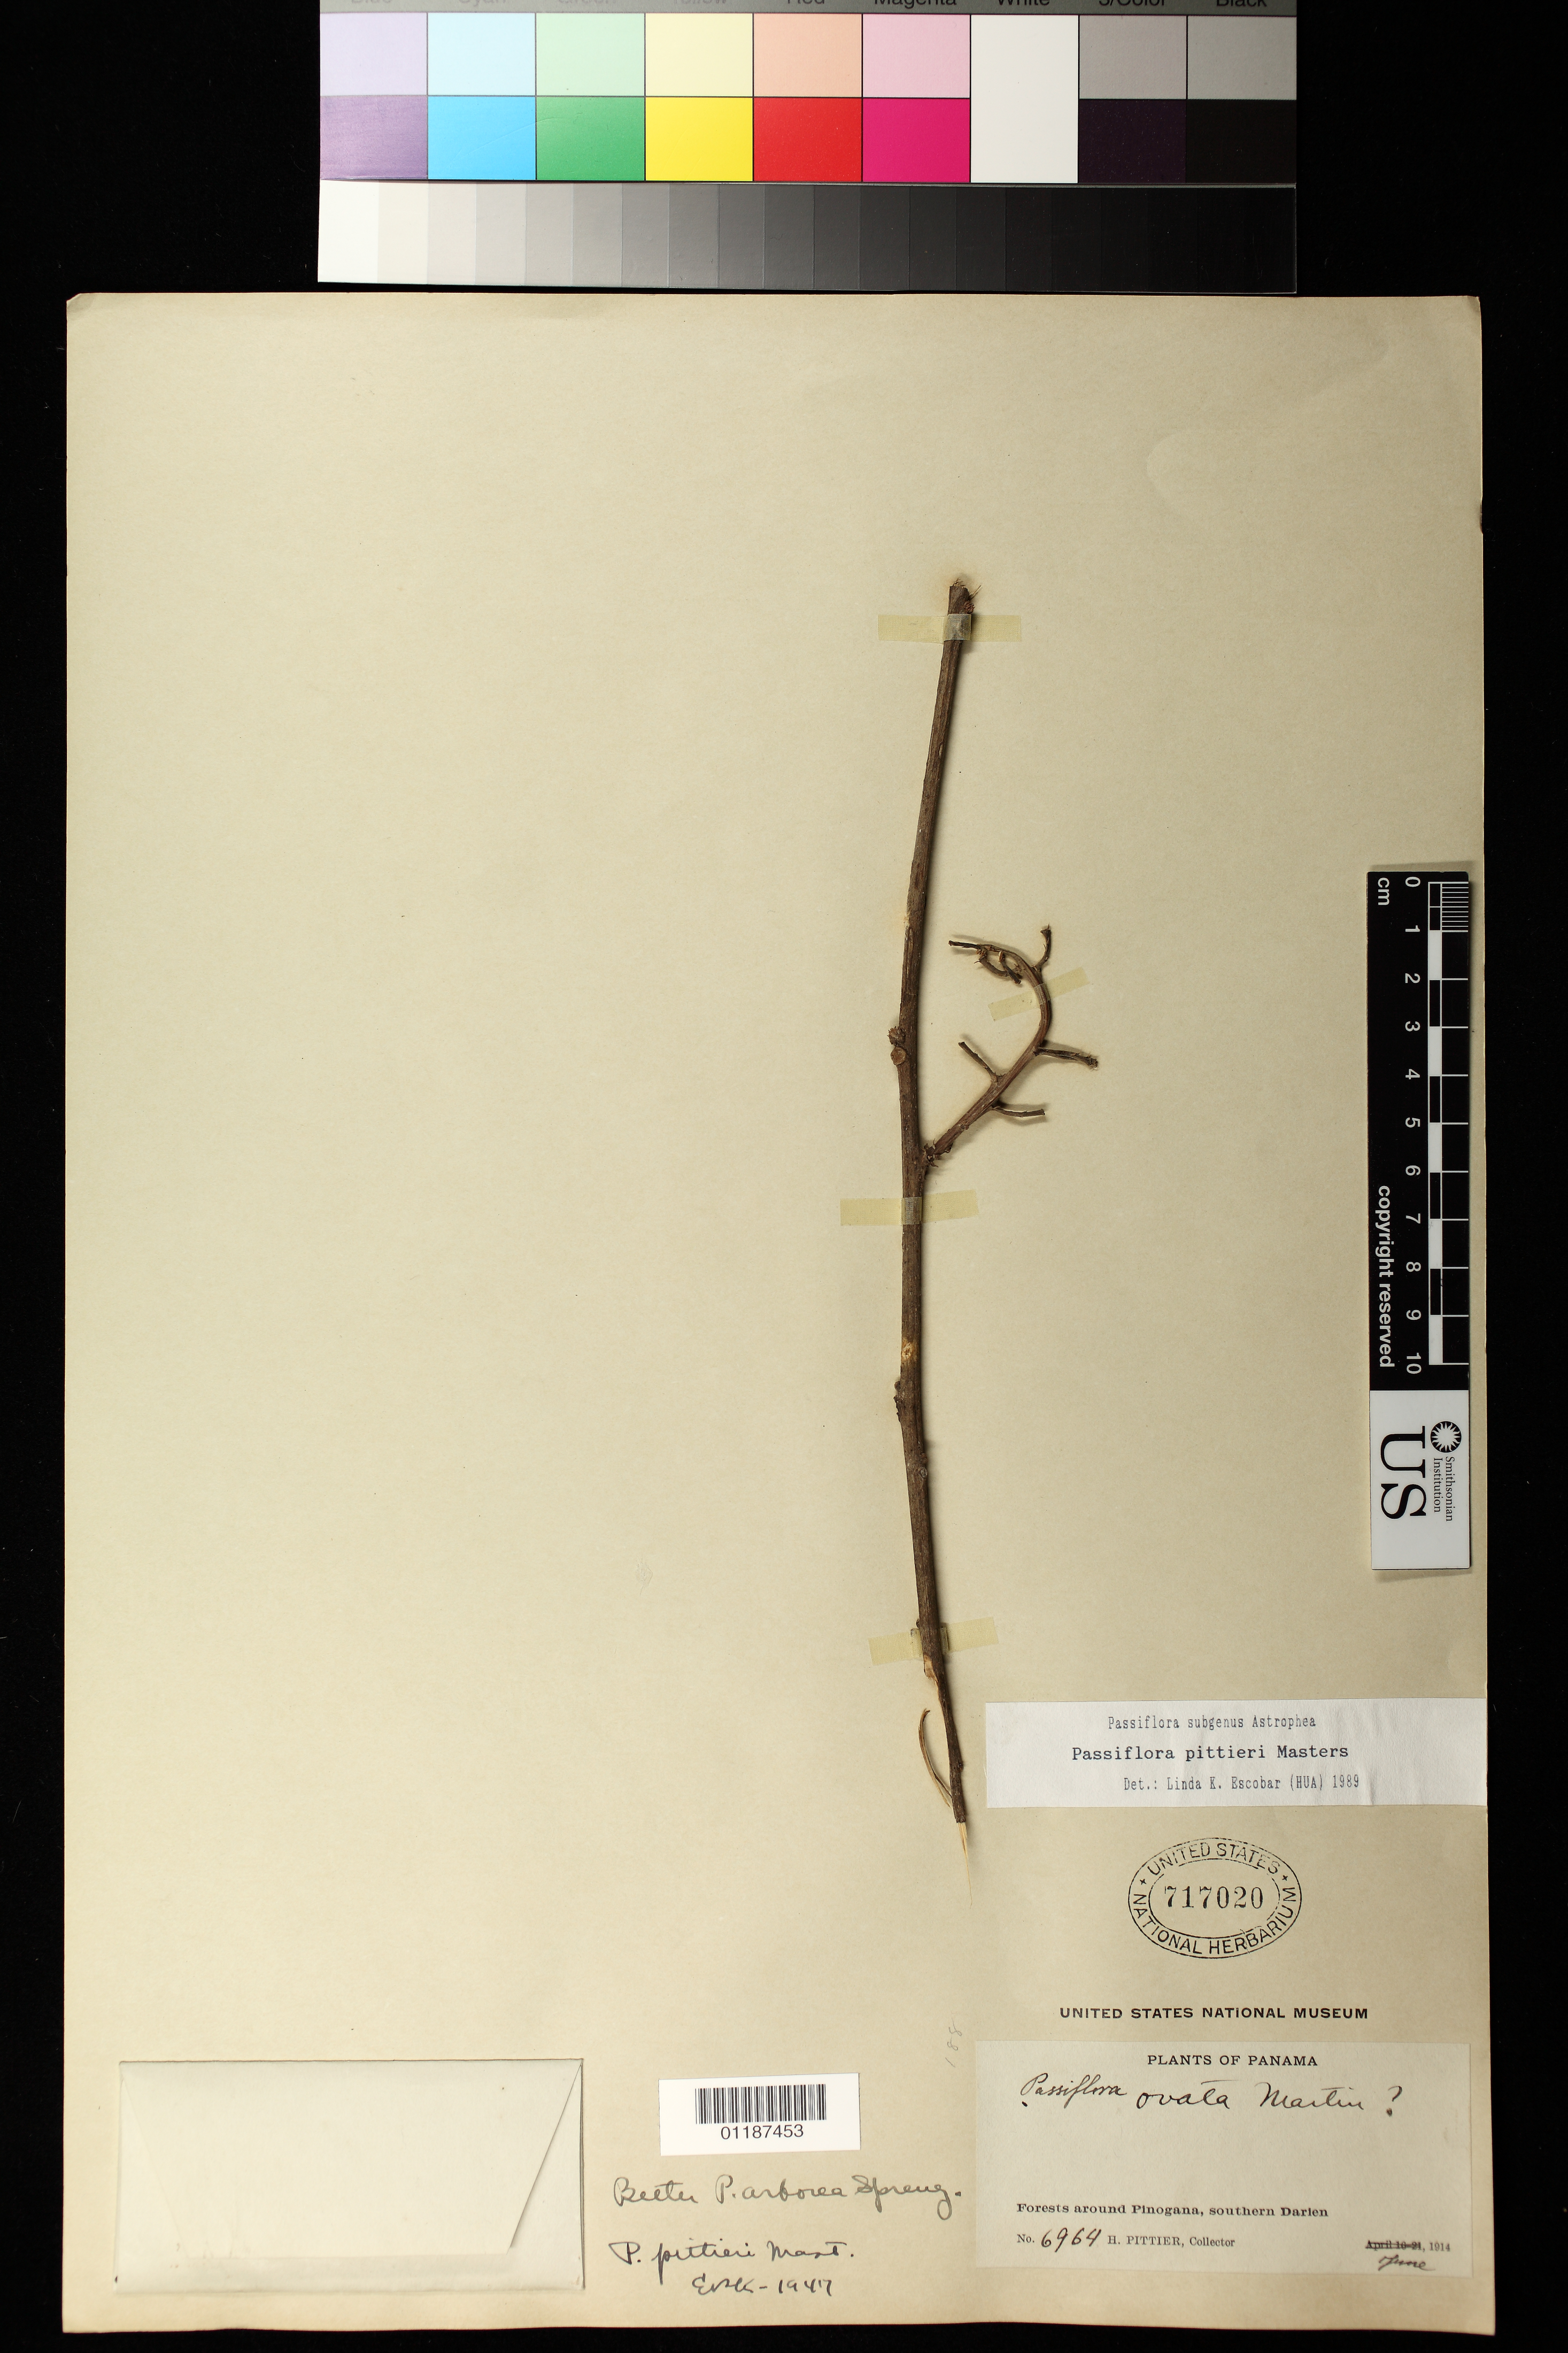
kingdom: Plantae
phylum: Tracheophyta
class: Magnoliopsida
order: Malpighiales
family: Passifloraceae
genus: Passiflora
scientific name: Passiflora pittieri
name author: Mast. in Donn. Sm.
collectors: H. F. Pittier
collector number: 6964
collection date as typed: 1914-06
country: Panama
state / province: Darién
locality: Forests around Pinogana, southern Darien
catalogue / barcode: US 717020